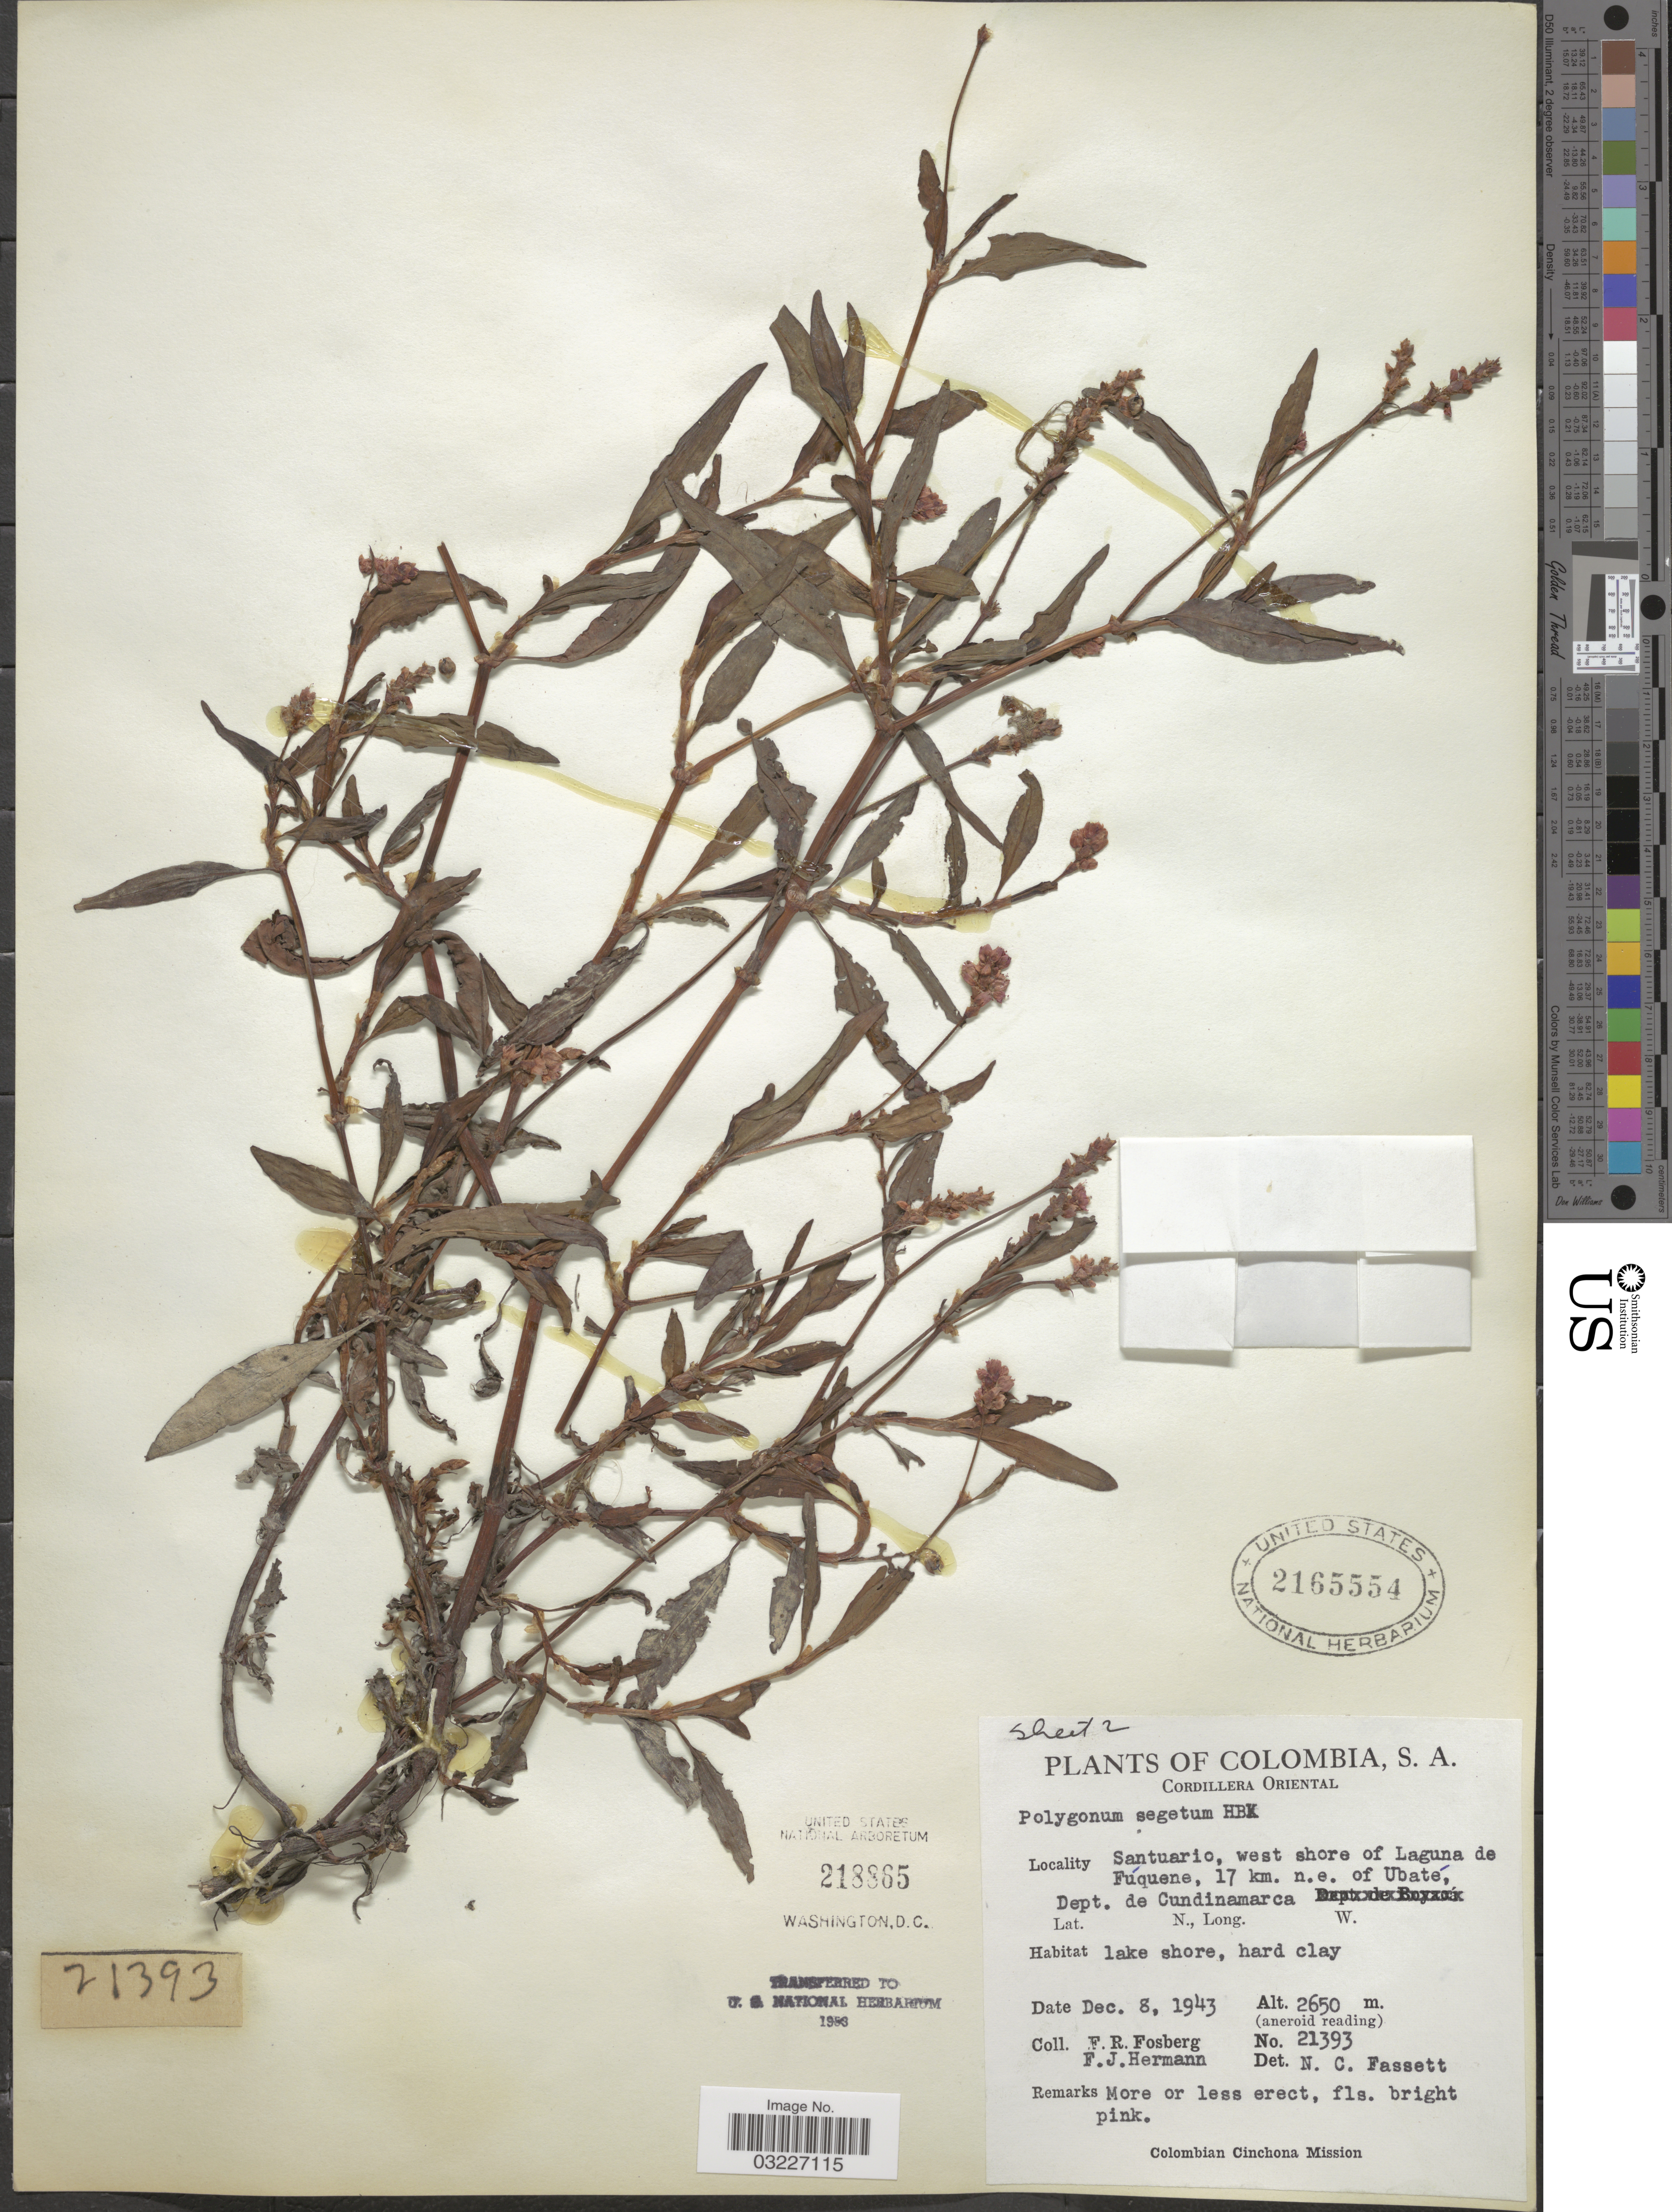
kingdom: Plantae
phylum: Tracheophyta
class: Magnoliopsida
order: Caryophyllales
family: Polygonaceae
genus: Polygonum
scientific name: Polygonum segetum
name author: Kunth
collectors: F. R. Fosberg & F. J. Hermann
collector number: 21393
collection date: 1943-12-08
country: Colombia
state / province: Cundinamarca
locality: Cordillera Oriental. Santuario, west shore of Laguna de Fúquene, 17 km. n.e. of Ubaté. Dept. de Cundinamarca.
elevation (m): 2650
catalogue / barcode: US 2165554